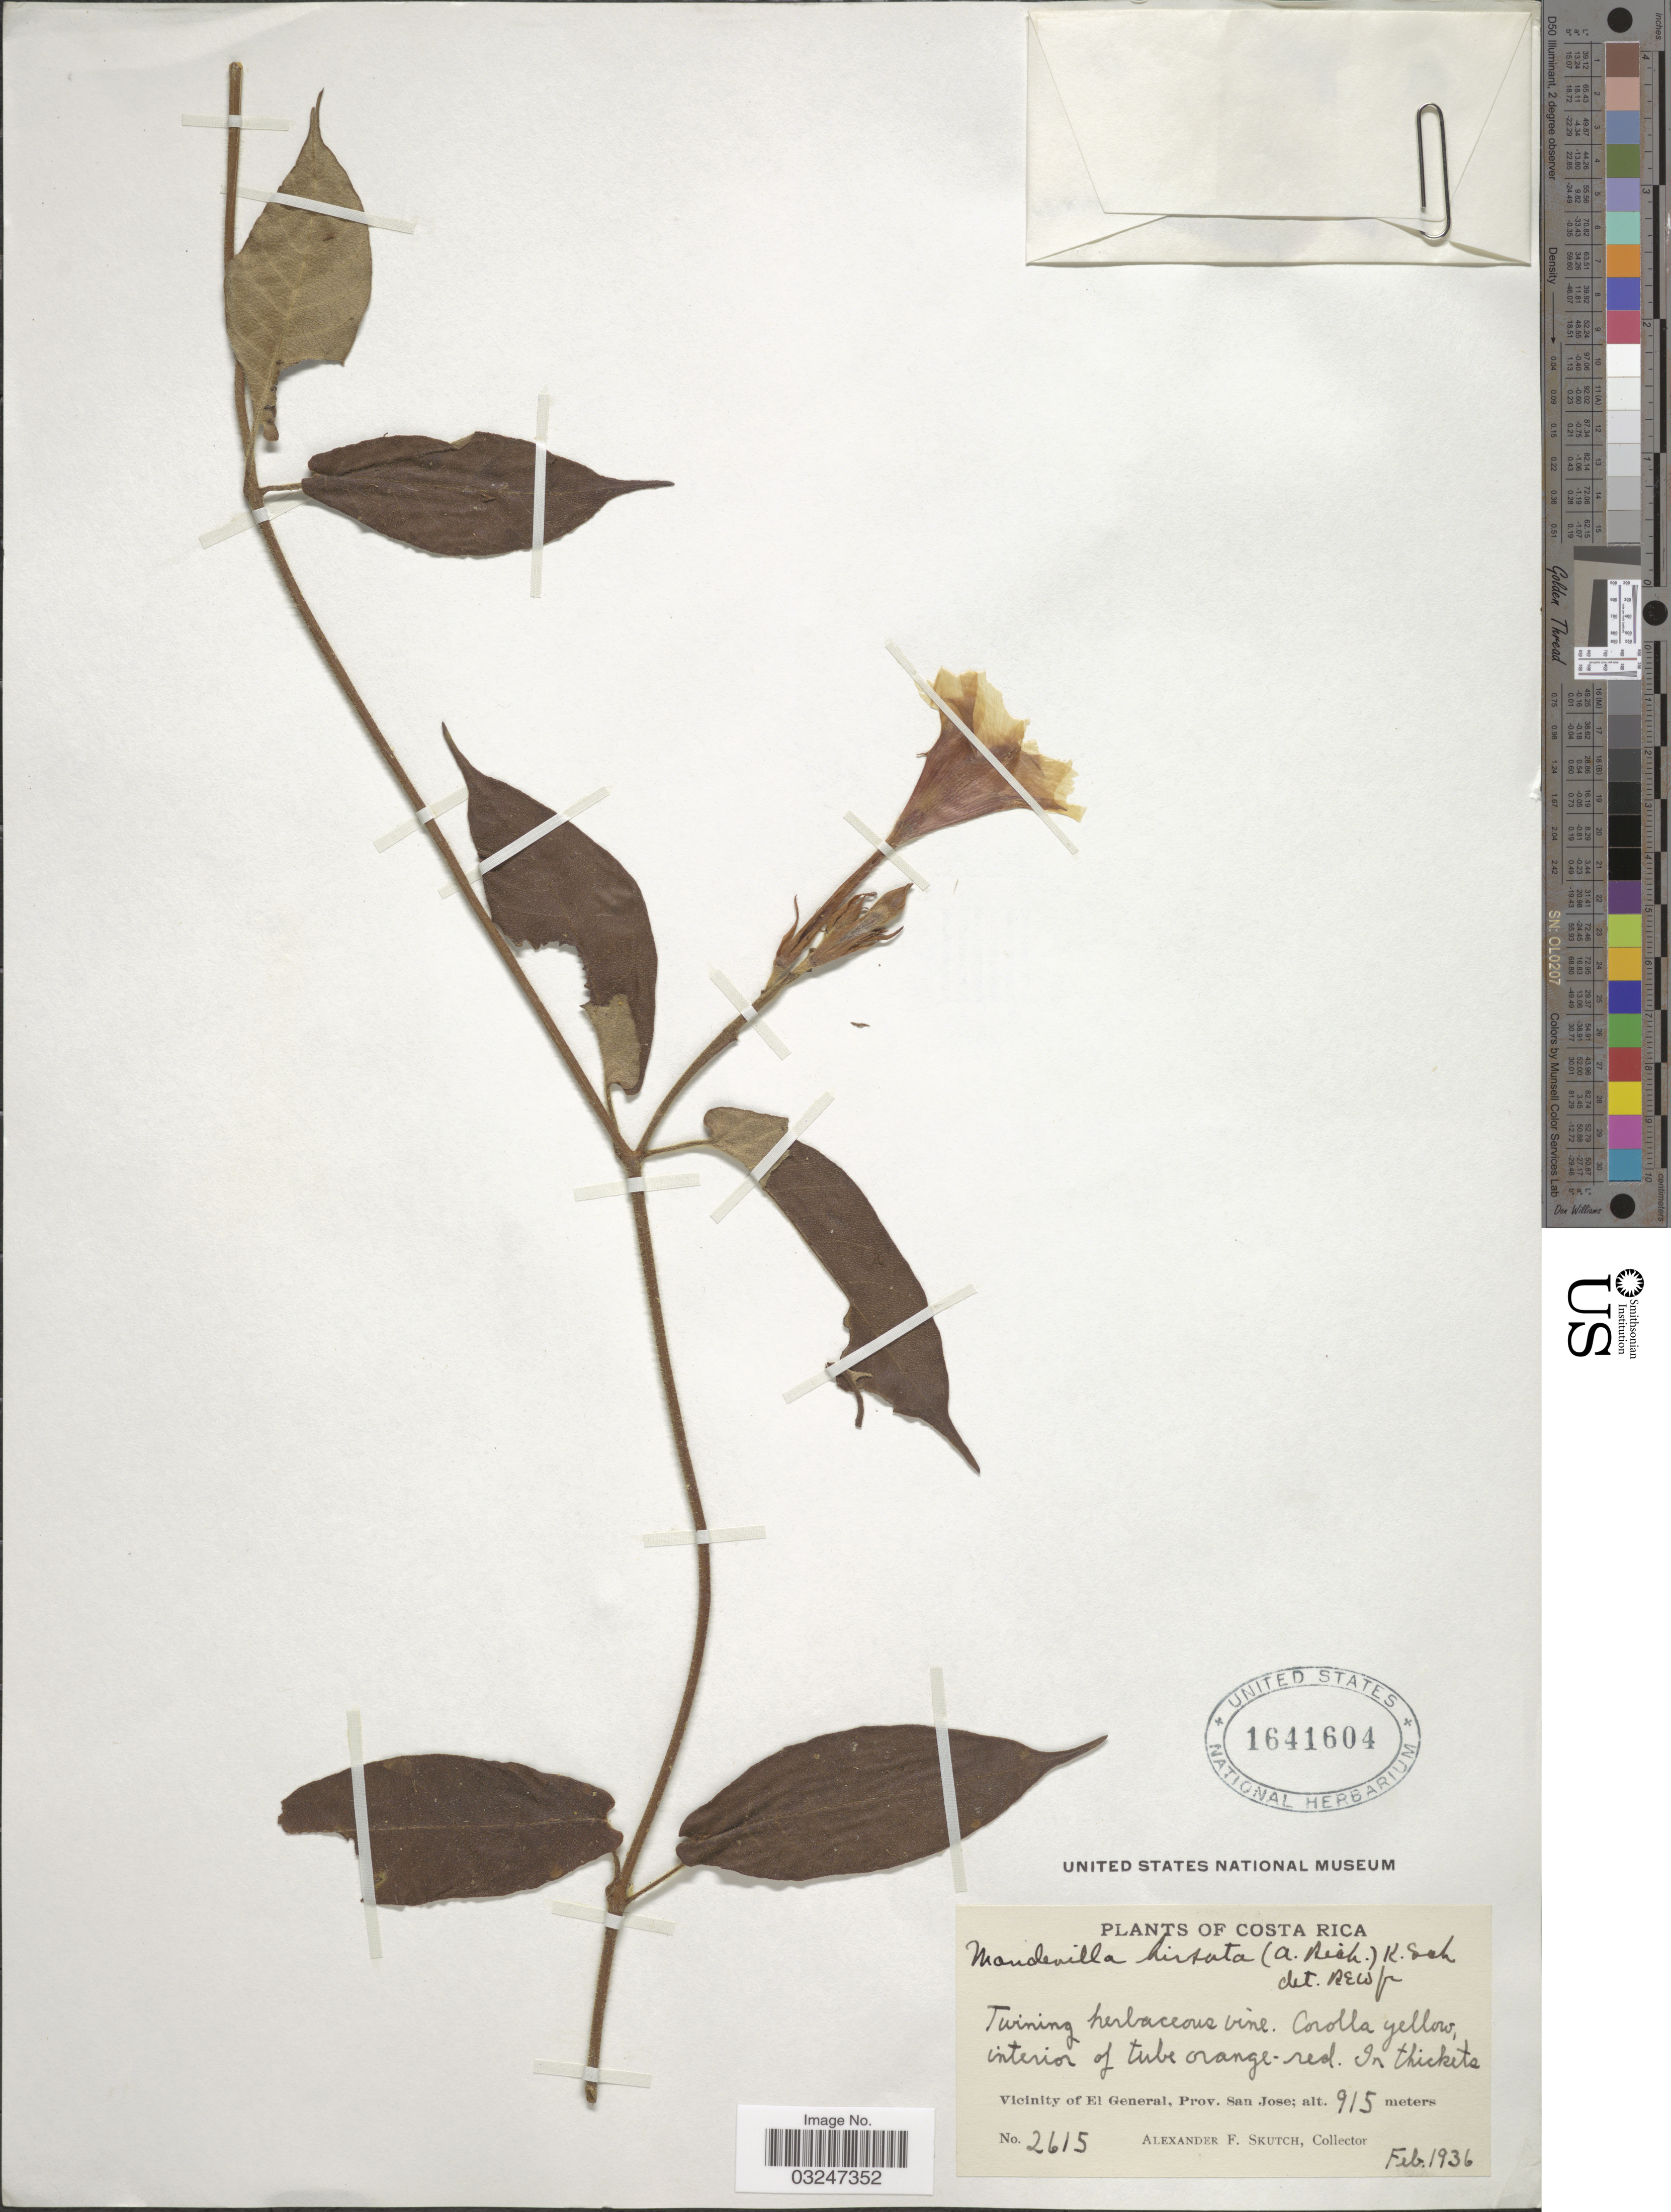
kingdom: Plantae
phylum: Tracheophyta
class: Magnoliopsida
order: Gentianales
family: Apocynaceae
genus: Mandevilla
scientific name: Mandevilla hirsuta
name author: (Rich.) K. Schum.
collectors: A. F. Skutch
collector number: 2615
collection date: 1936-02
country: Costa Rica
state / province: San José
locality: Vicinity of El General, Prov. San José.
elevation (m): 915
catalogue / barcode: US 1641604